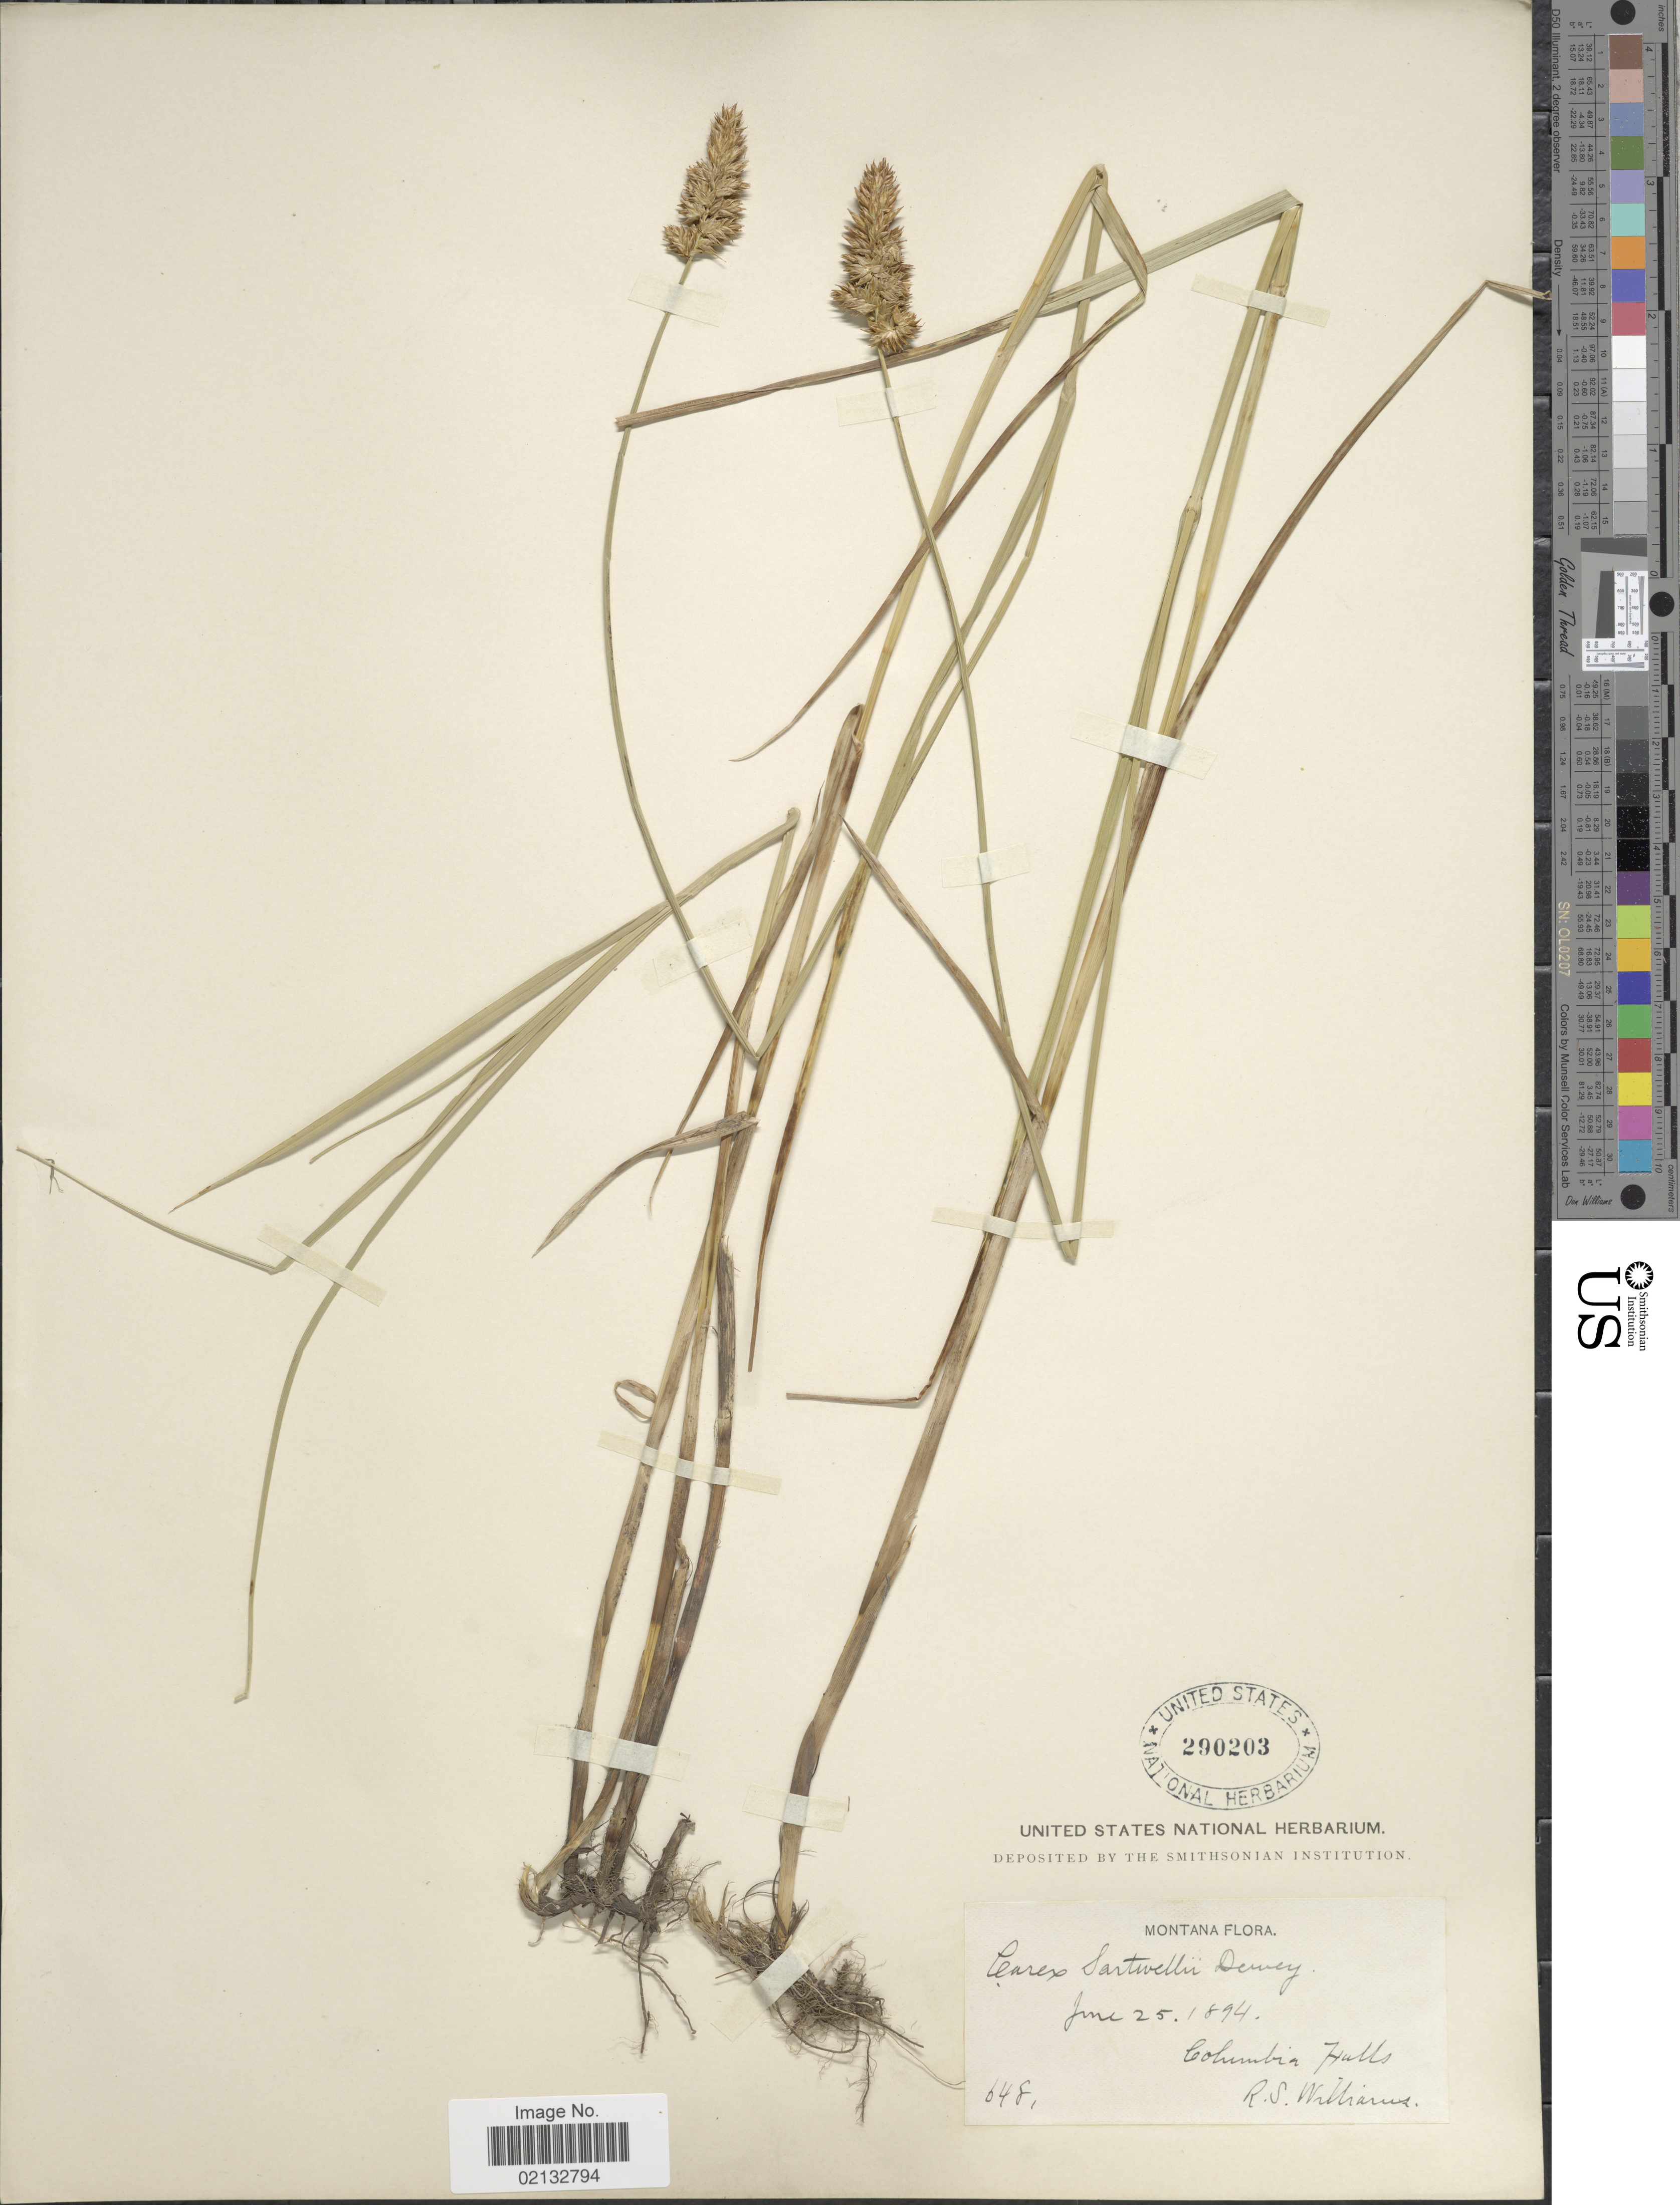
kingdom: Plantae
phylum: Tracheophyta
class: Liliopsida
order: Poales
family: Cyperaceae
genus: Carex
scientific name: Carex sartwellii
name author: Dewey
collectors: R. S. Williams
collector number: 648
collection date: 1894-06-25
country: United States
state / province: Montana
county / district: Flathead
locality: Columbia Falls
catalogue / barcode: US 290203